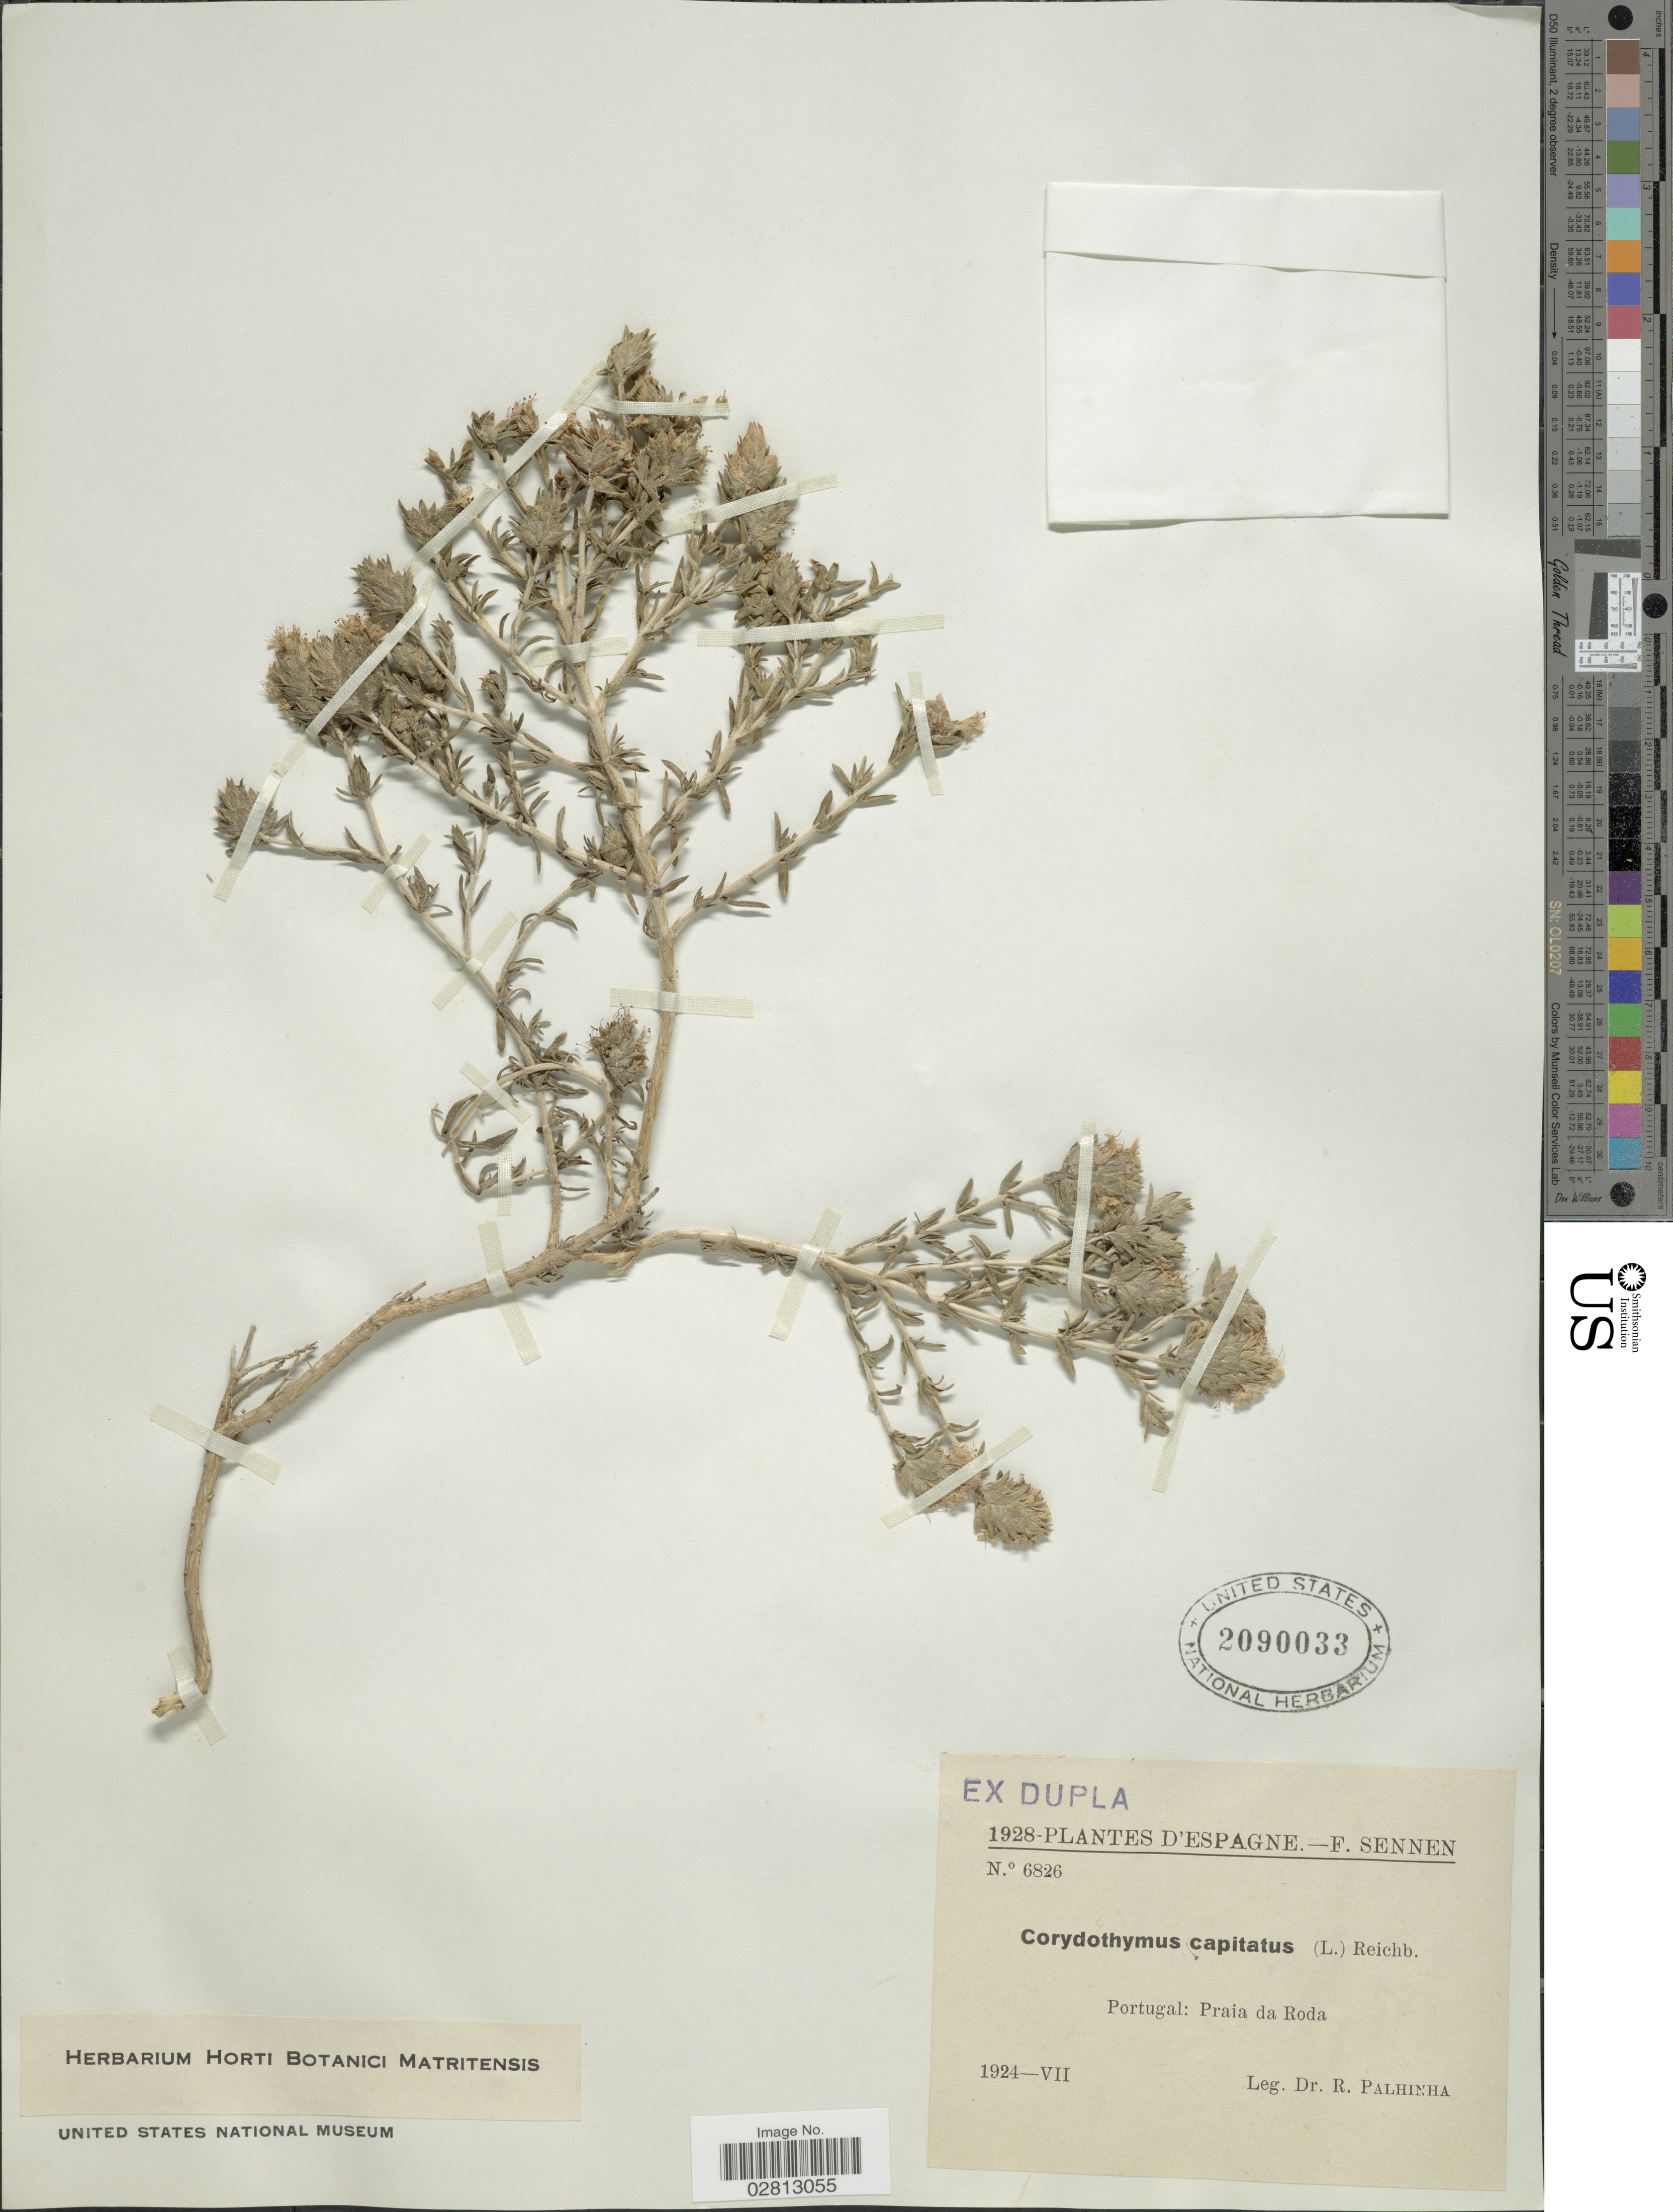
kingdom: Plantae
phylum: Tracheophyta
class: Magnoliopsida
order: Lamiales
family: Lamiaceae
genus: Coridothymus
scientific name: Coridothymus capitatus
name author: (L.) Rchb. f.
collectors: R. Palhinha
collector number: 6826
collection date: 1924-07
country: Portugal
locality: Praia da Roda.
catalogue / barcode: US 2090033